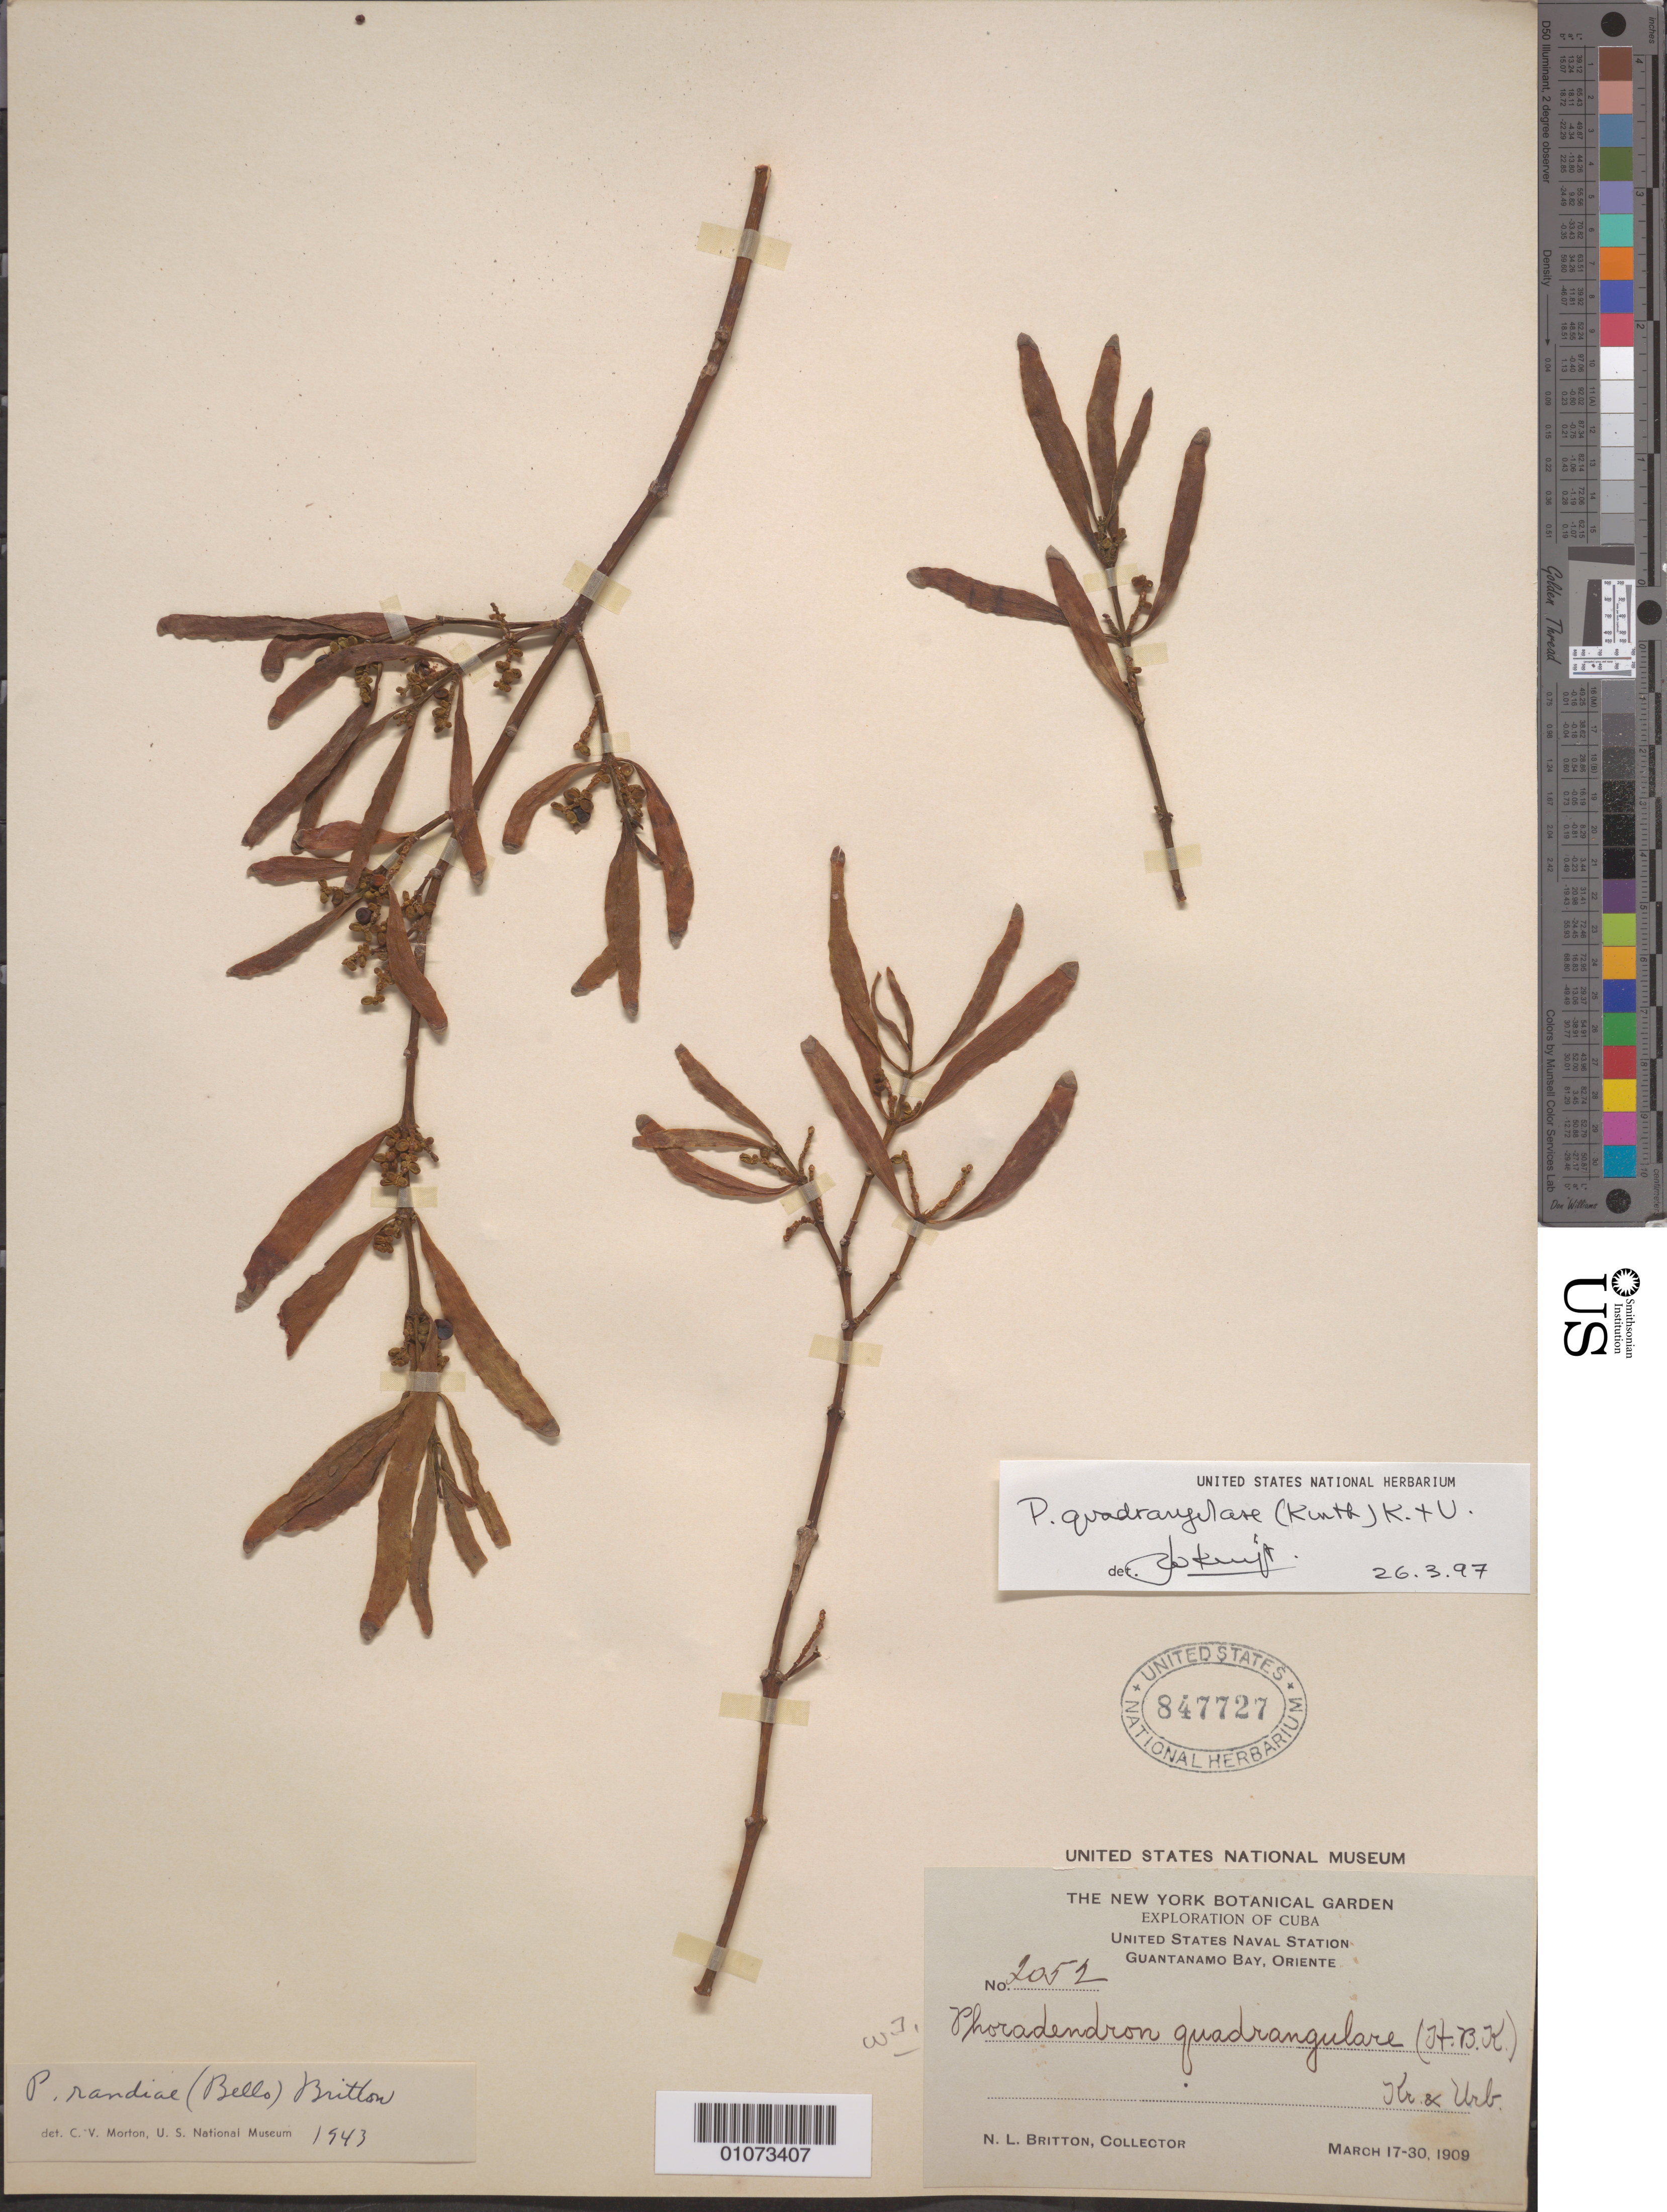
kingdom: Plantae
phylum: Tracheophyta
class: Magnoliopsida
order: Santalales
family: Viscaceae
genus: Phoradendron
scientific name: Phoradendron quadrangulare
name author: (Kunth) Griseb.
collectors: N. Britton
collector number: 2051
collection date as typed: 17 Mar 1909 to 30 Mar 1909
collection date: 1909-03-17/1909-03-30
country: Cuba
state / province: Guantánamo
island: Cuba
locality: Oriente, Guantánamo Bay, United States Naval Station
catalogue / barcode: US 847727